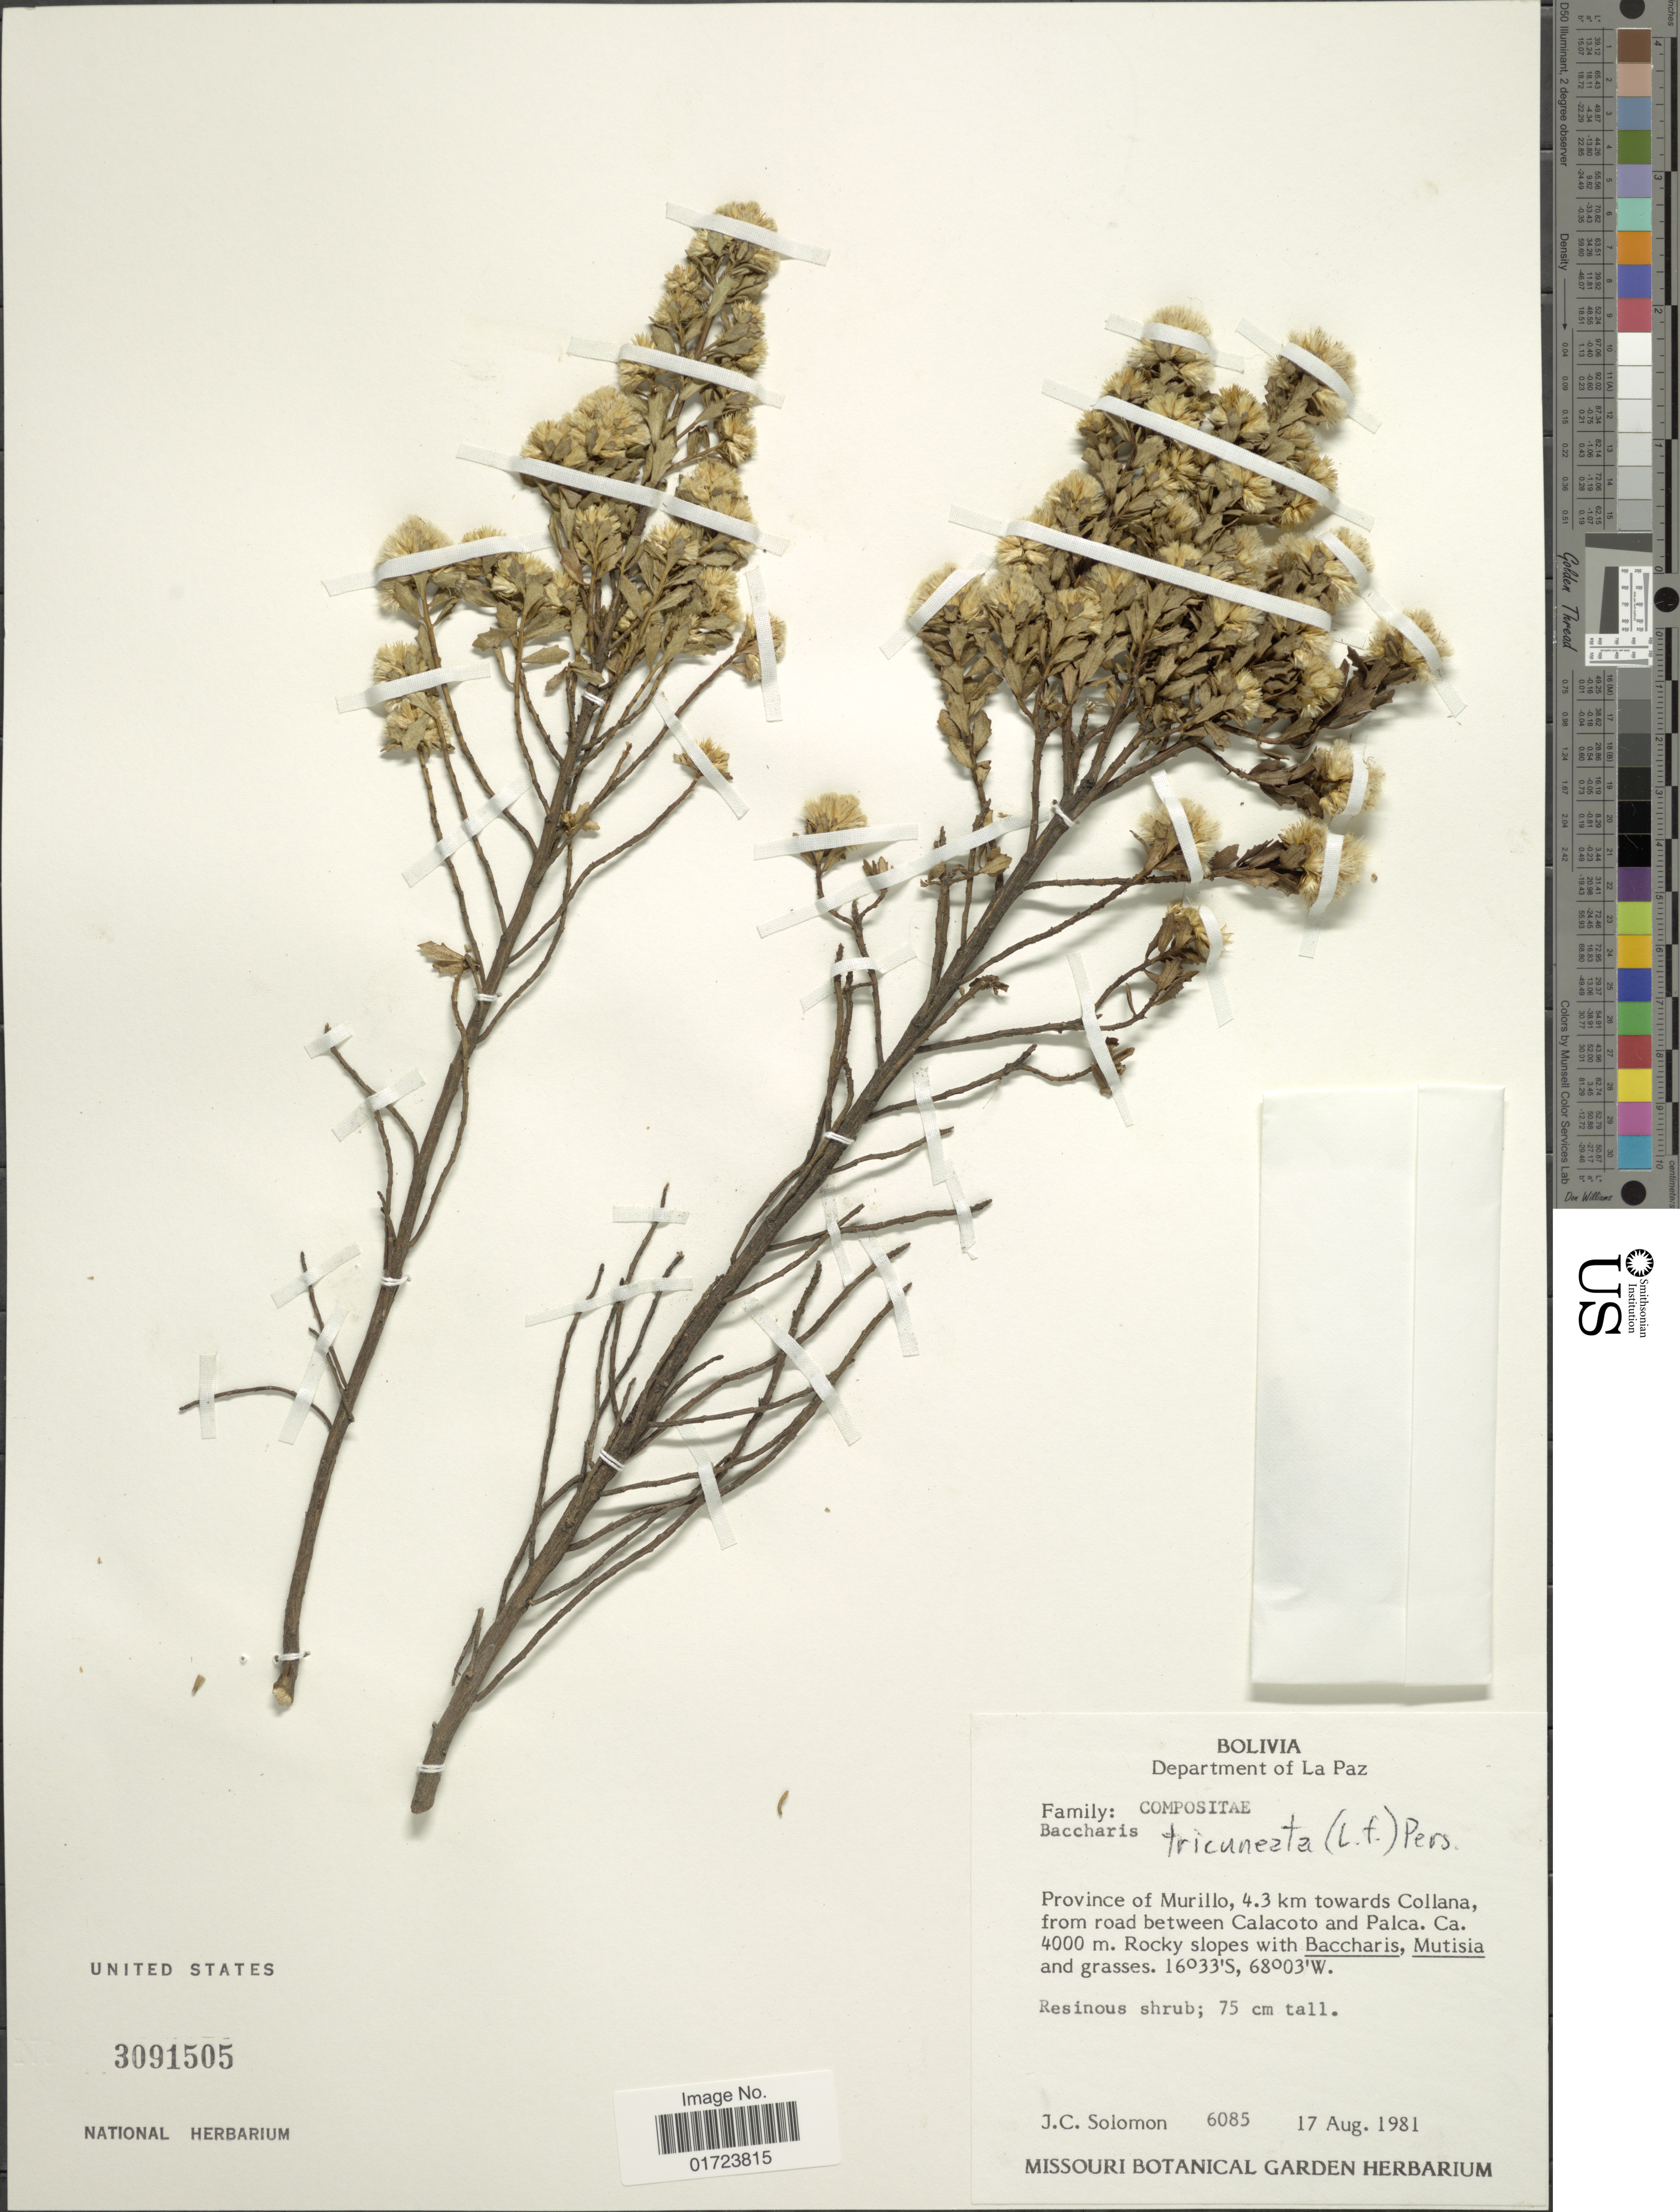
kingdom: Plantae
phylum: Tracheophyta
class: Magnoliopsida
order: Asterales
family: Asteraceae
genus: Baccharis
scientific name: Baccharis tricuneata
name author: (L. f.) Pers.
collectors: J. C. Solomon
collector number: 6085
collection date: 1981-08-17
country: Bolivia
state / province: La Paz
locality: Department of La Paz. Province of Murillo, 4.3 km towards Collana from road between Calacoto and Palca.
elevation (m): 4000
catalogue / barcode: US 3091505